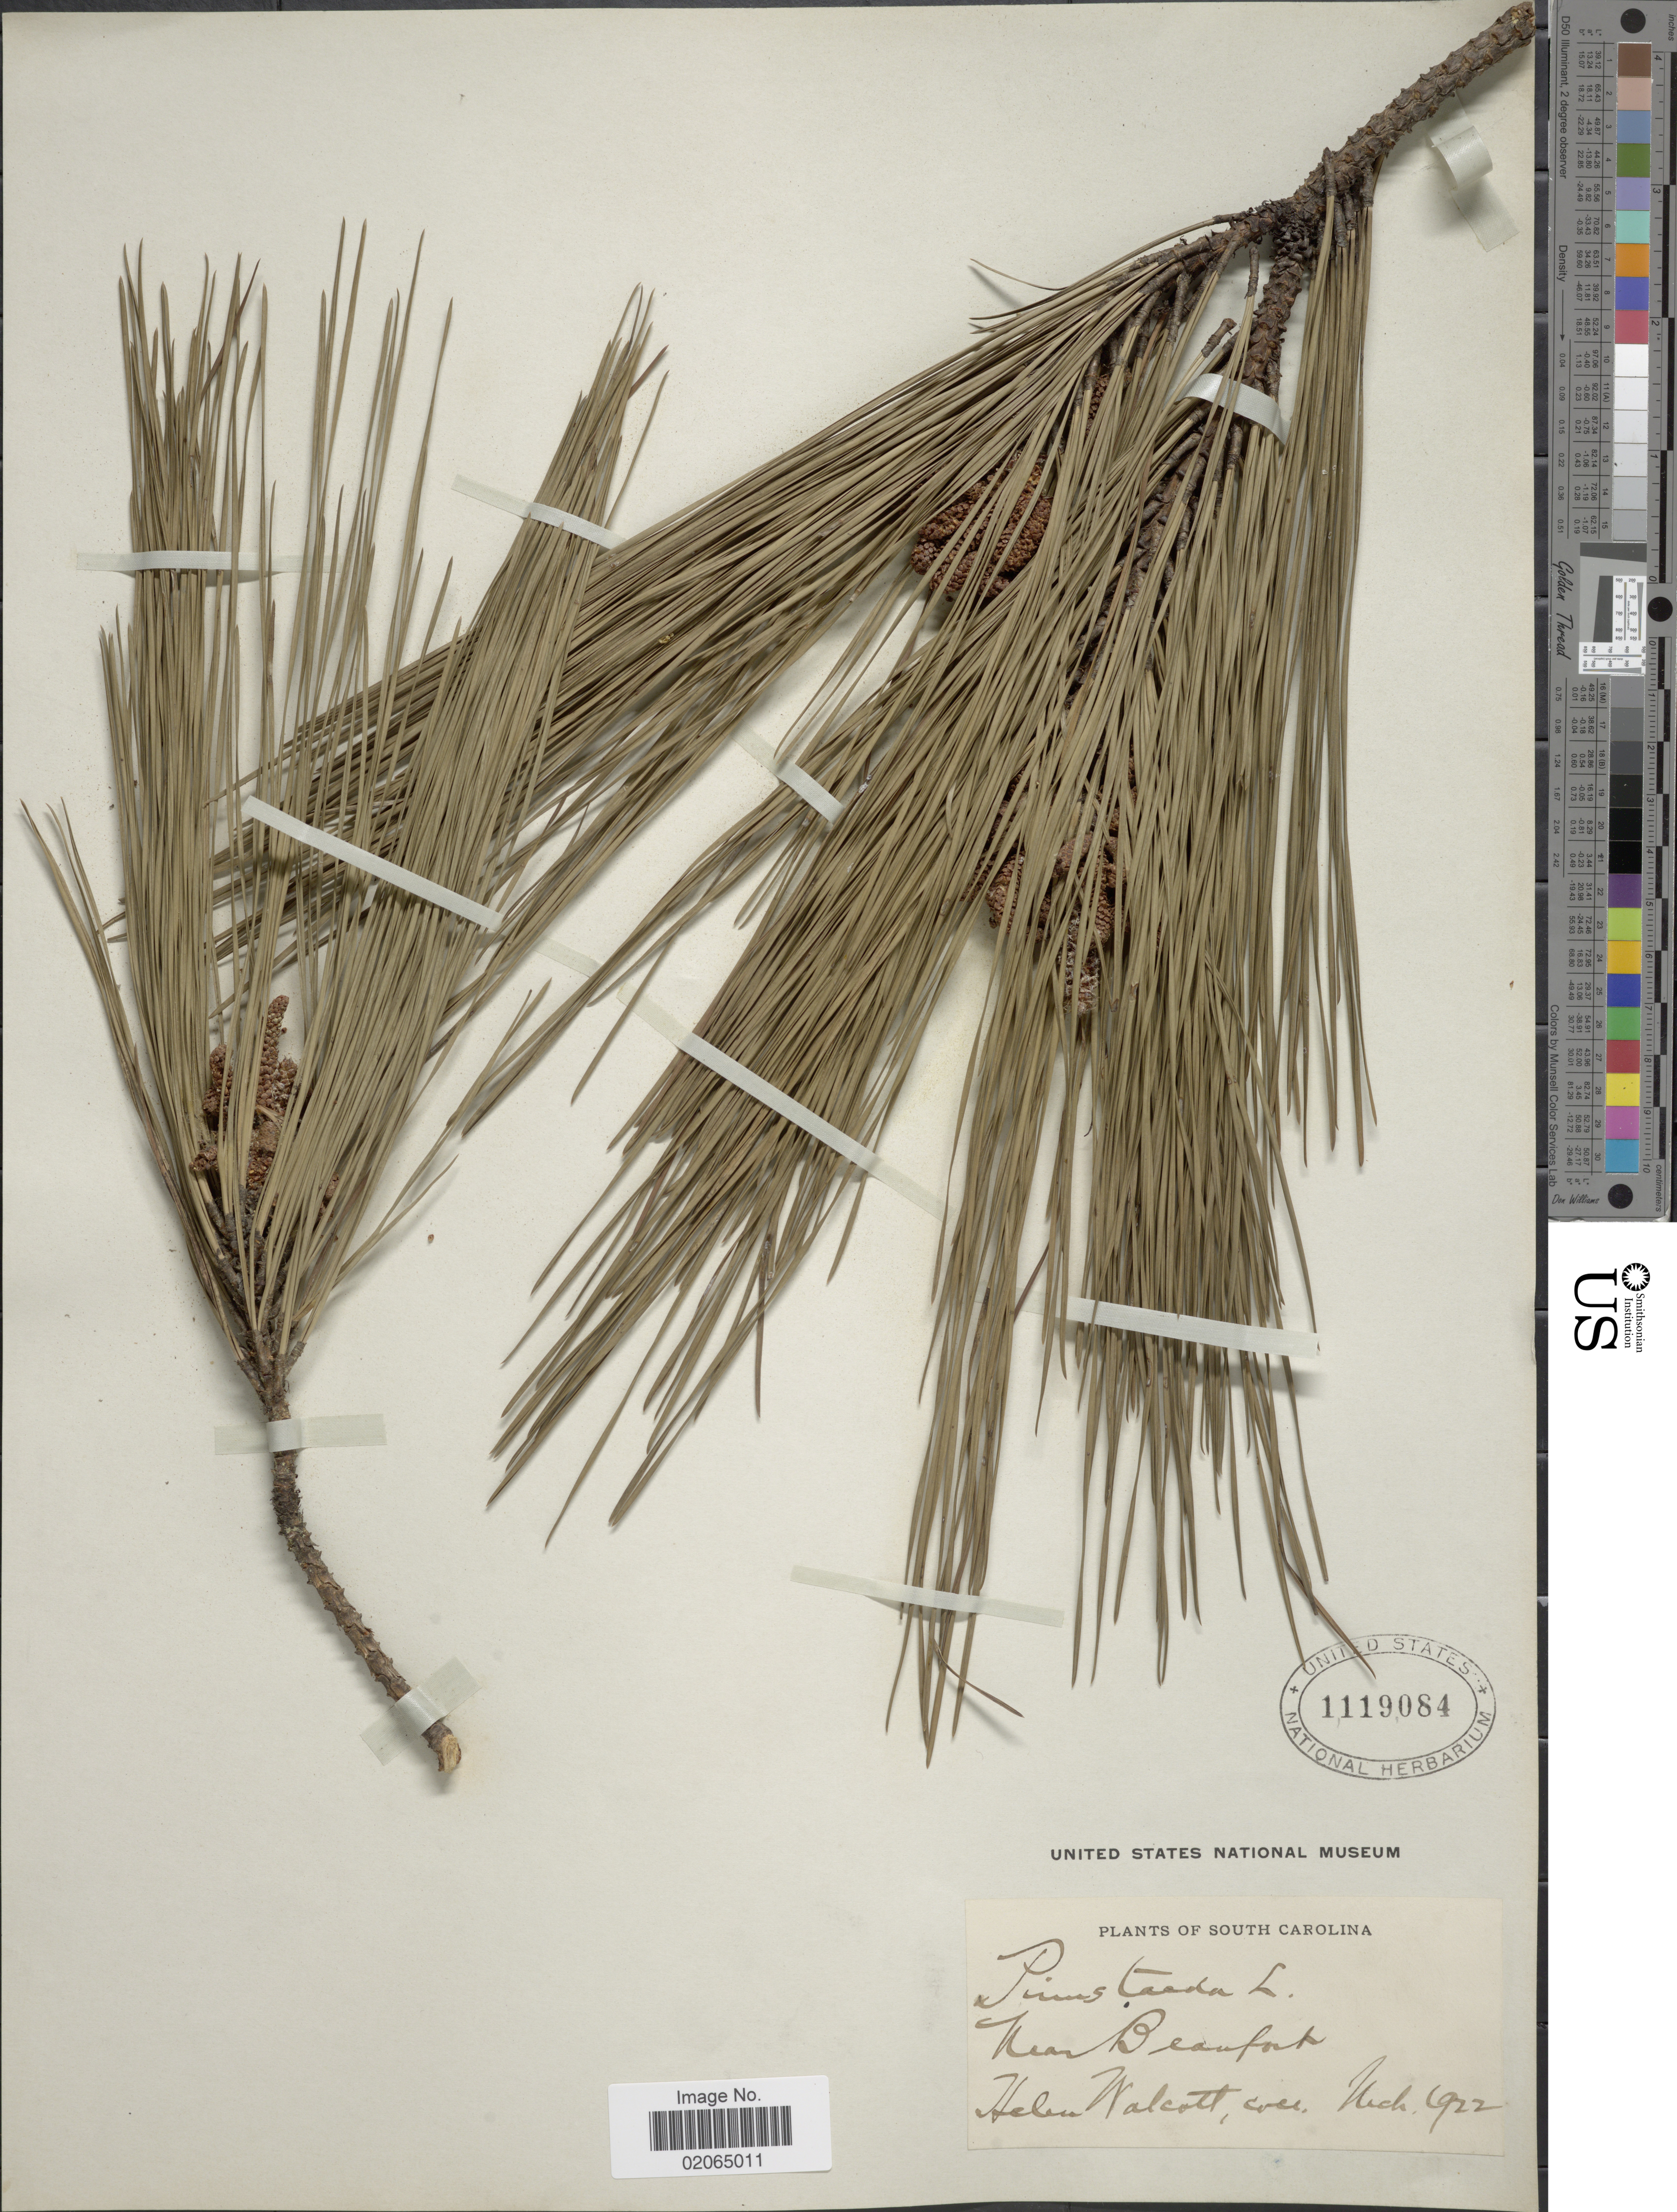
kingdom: Plantae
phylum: Tracheophyta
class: Pinopsida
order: Pinales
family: Pinaceae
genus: Pinus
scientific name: Pinus taeda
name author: L.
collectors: H. Walcott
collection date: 1922-03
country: United States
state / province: South Carolina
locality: Near Beaufort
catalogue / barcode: US 1119084